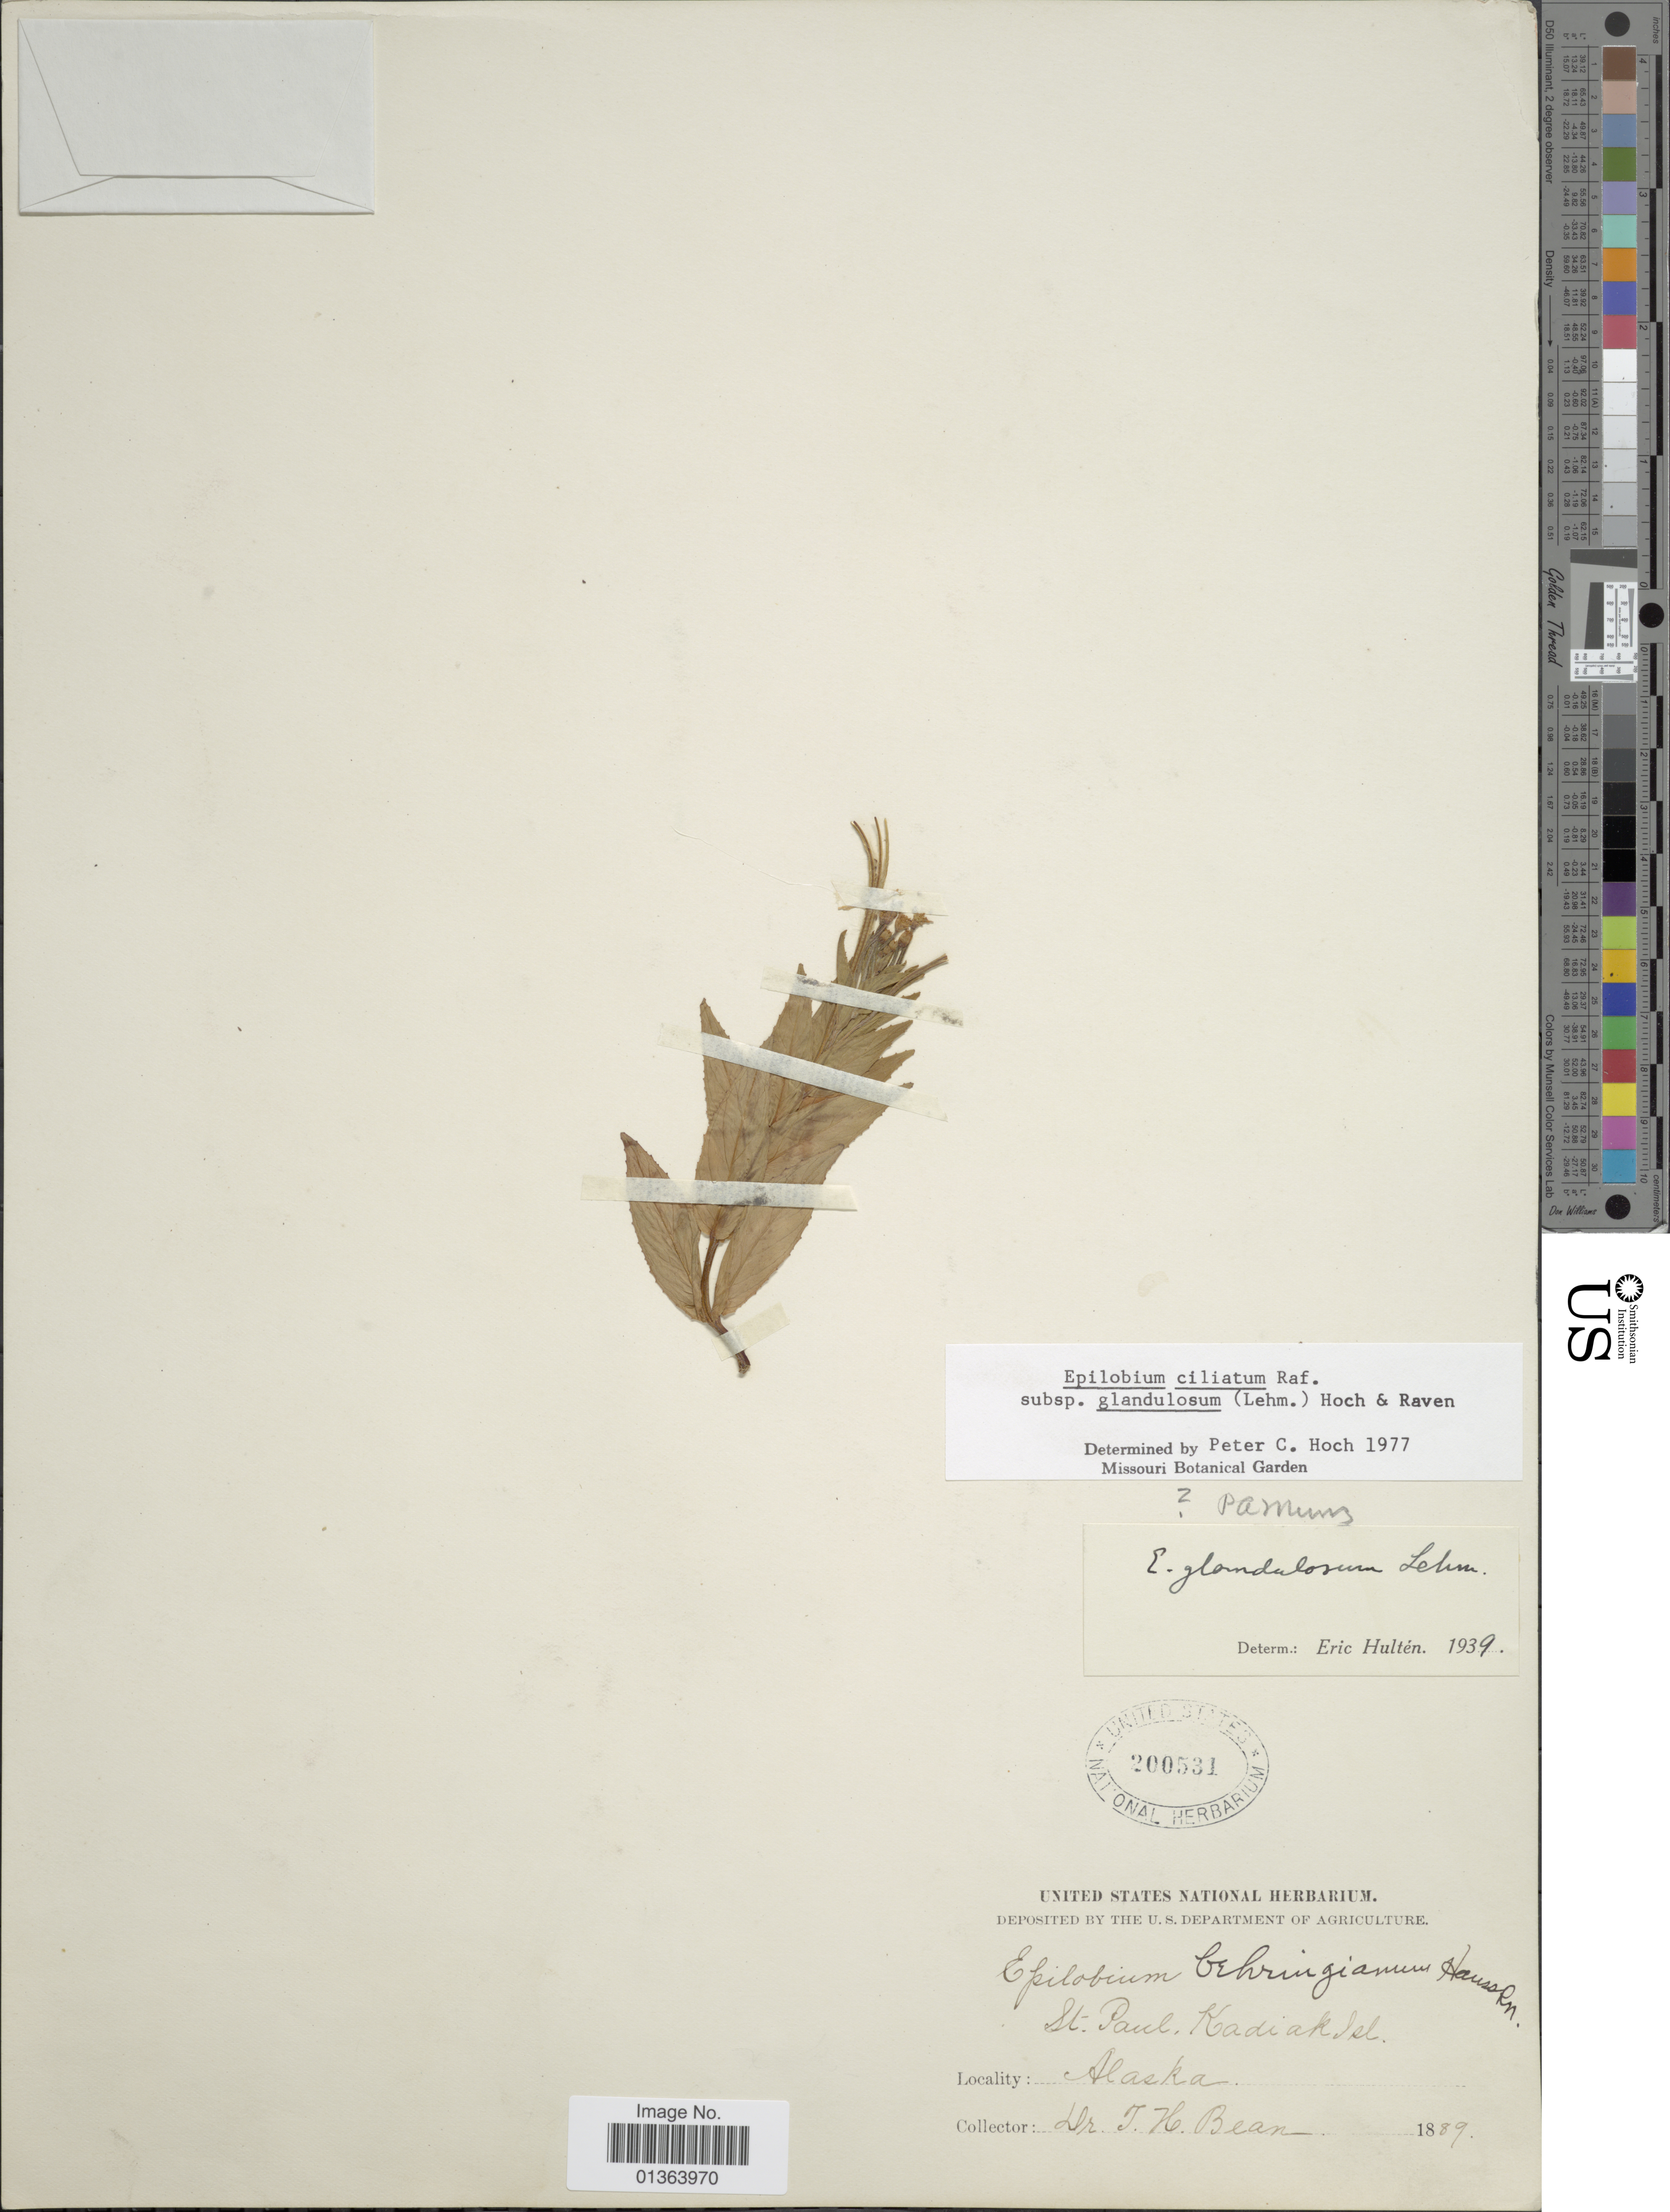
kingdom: Plantae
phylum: Tracheophyta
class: Magnoliopsida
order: Myrtales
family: Onagraceae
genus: Epilobium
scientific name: Epilobium ciliatum subsp. glandulosum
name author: (Lehm.) Hoch & P.H. Raven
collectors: T. Bean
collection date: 1889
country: United States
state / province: Alaska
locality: St. Paul, Kadiak Isl.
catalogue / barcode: US 200531